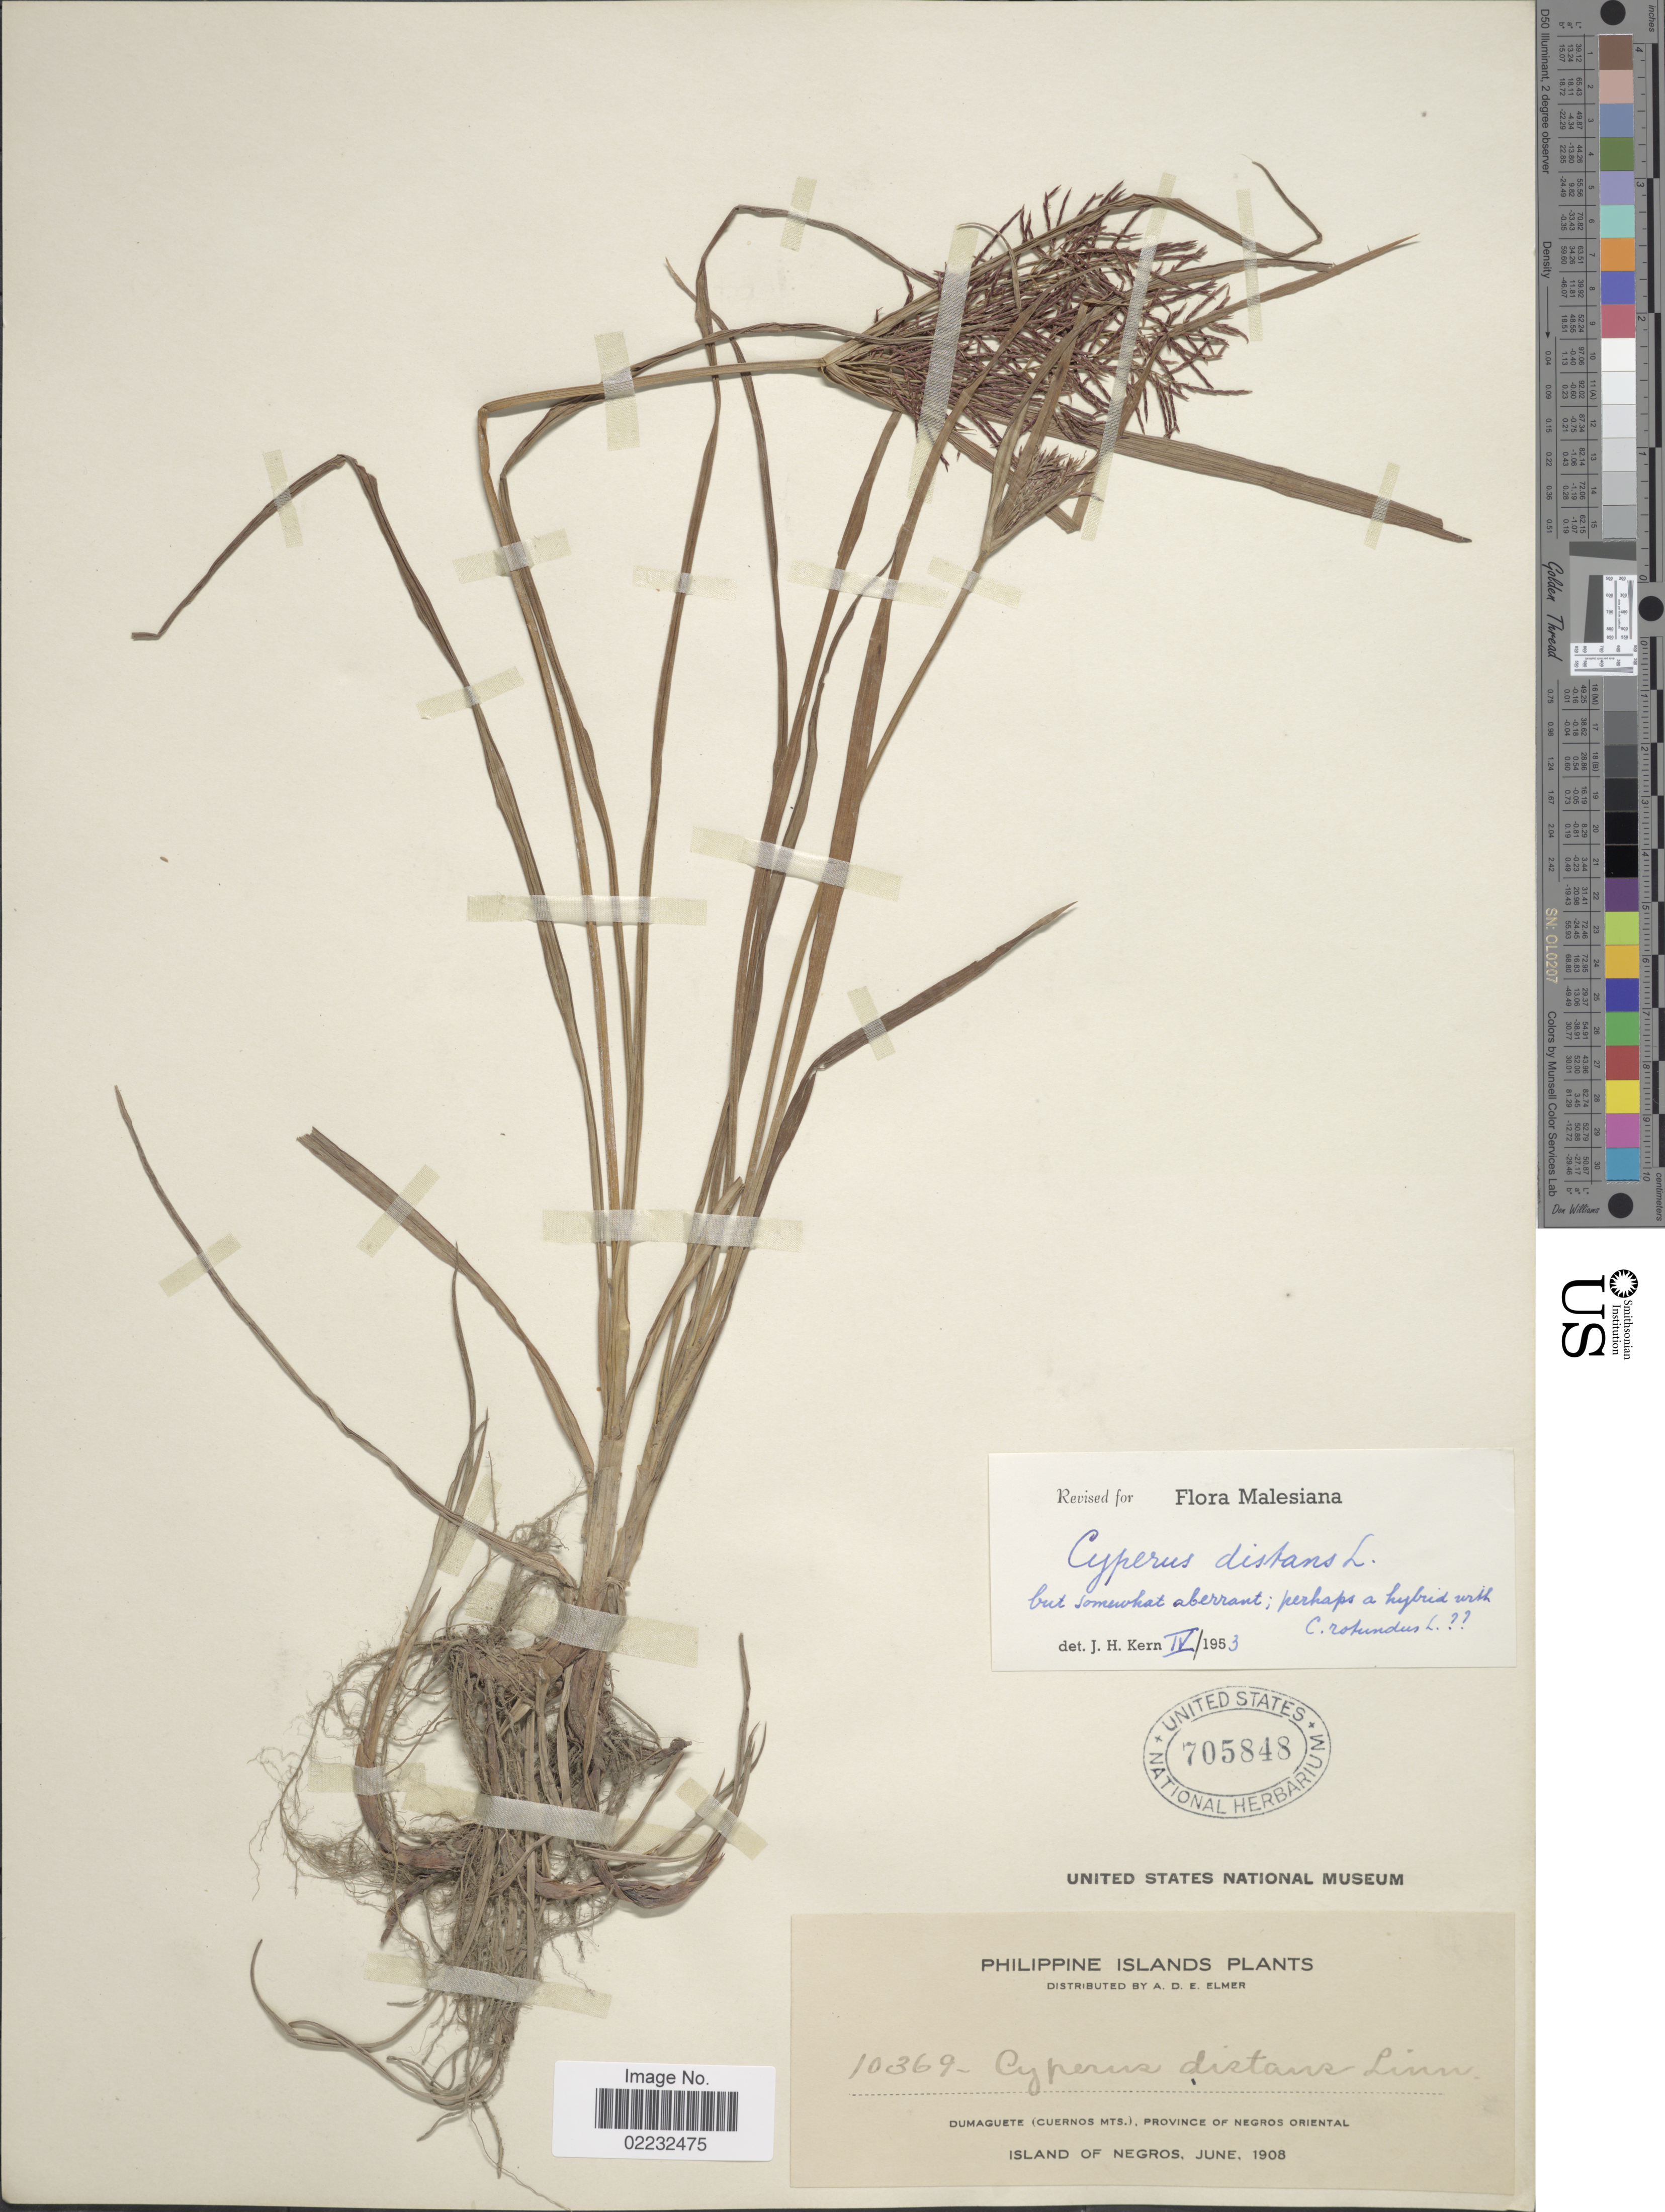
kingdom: Plantae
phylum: Tracheophyta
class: Liliopsida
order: Poales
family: Cyperaceae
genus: Cyperus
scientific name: Cyperus distans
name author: L. f.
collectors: A. D. E. Elmer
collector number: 10369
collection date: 1908-06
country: Philippines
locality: Dumaguete (cuernos Mts.), Province of Negros Oriental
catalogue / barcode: US 705848